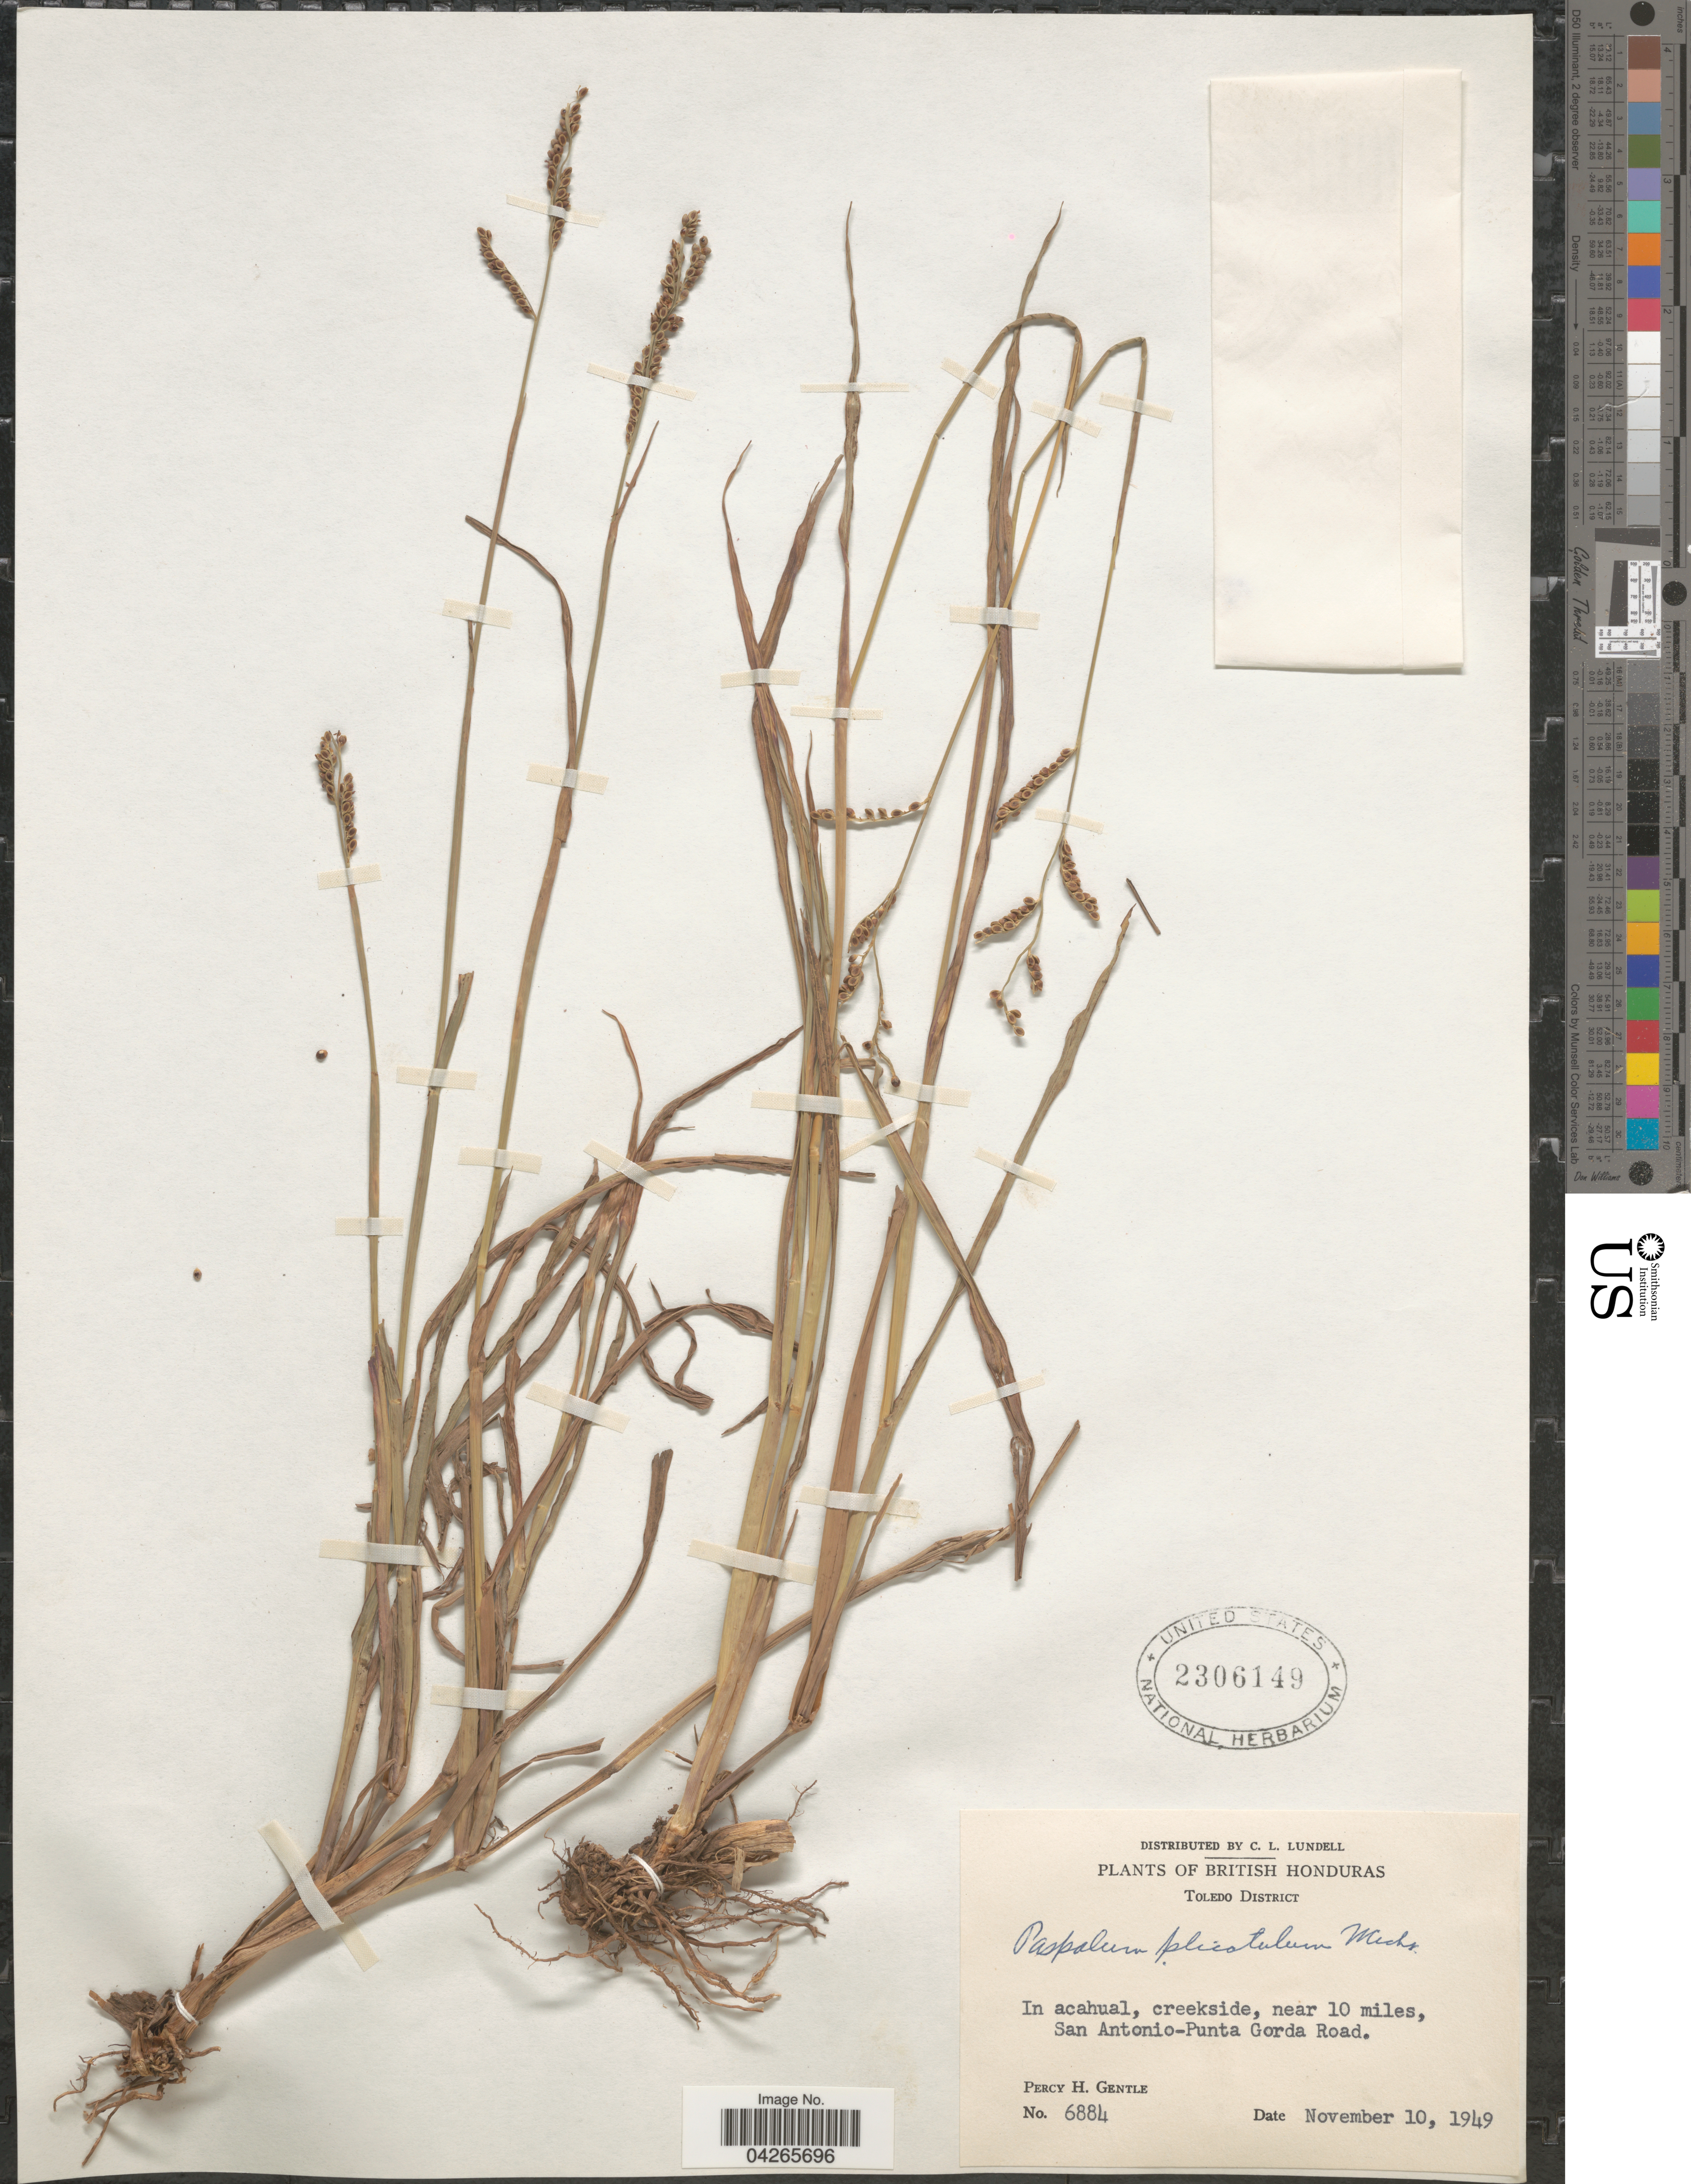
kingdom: Plantae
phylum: Tracheophyta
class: Liliopsida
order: Poales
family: Poaceae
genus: Paspalum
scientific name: Paspalum plicatulum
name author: Michx.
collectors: P. H. Gentle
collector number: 6884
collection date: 1949-11-10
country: Belize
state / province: Toledo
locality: British Honduras. Toledo District. In acahual, creekside, near 10 miles, San Antonio-Punta Gorda Road.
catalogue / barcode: US 2306149